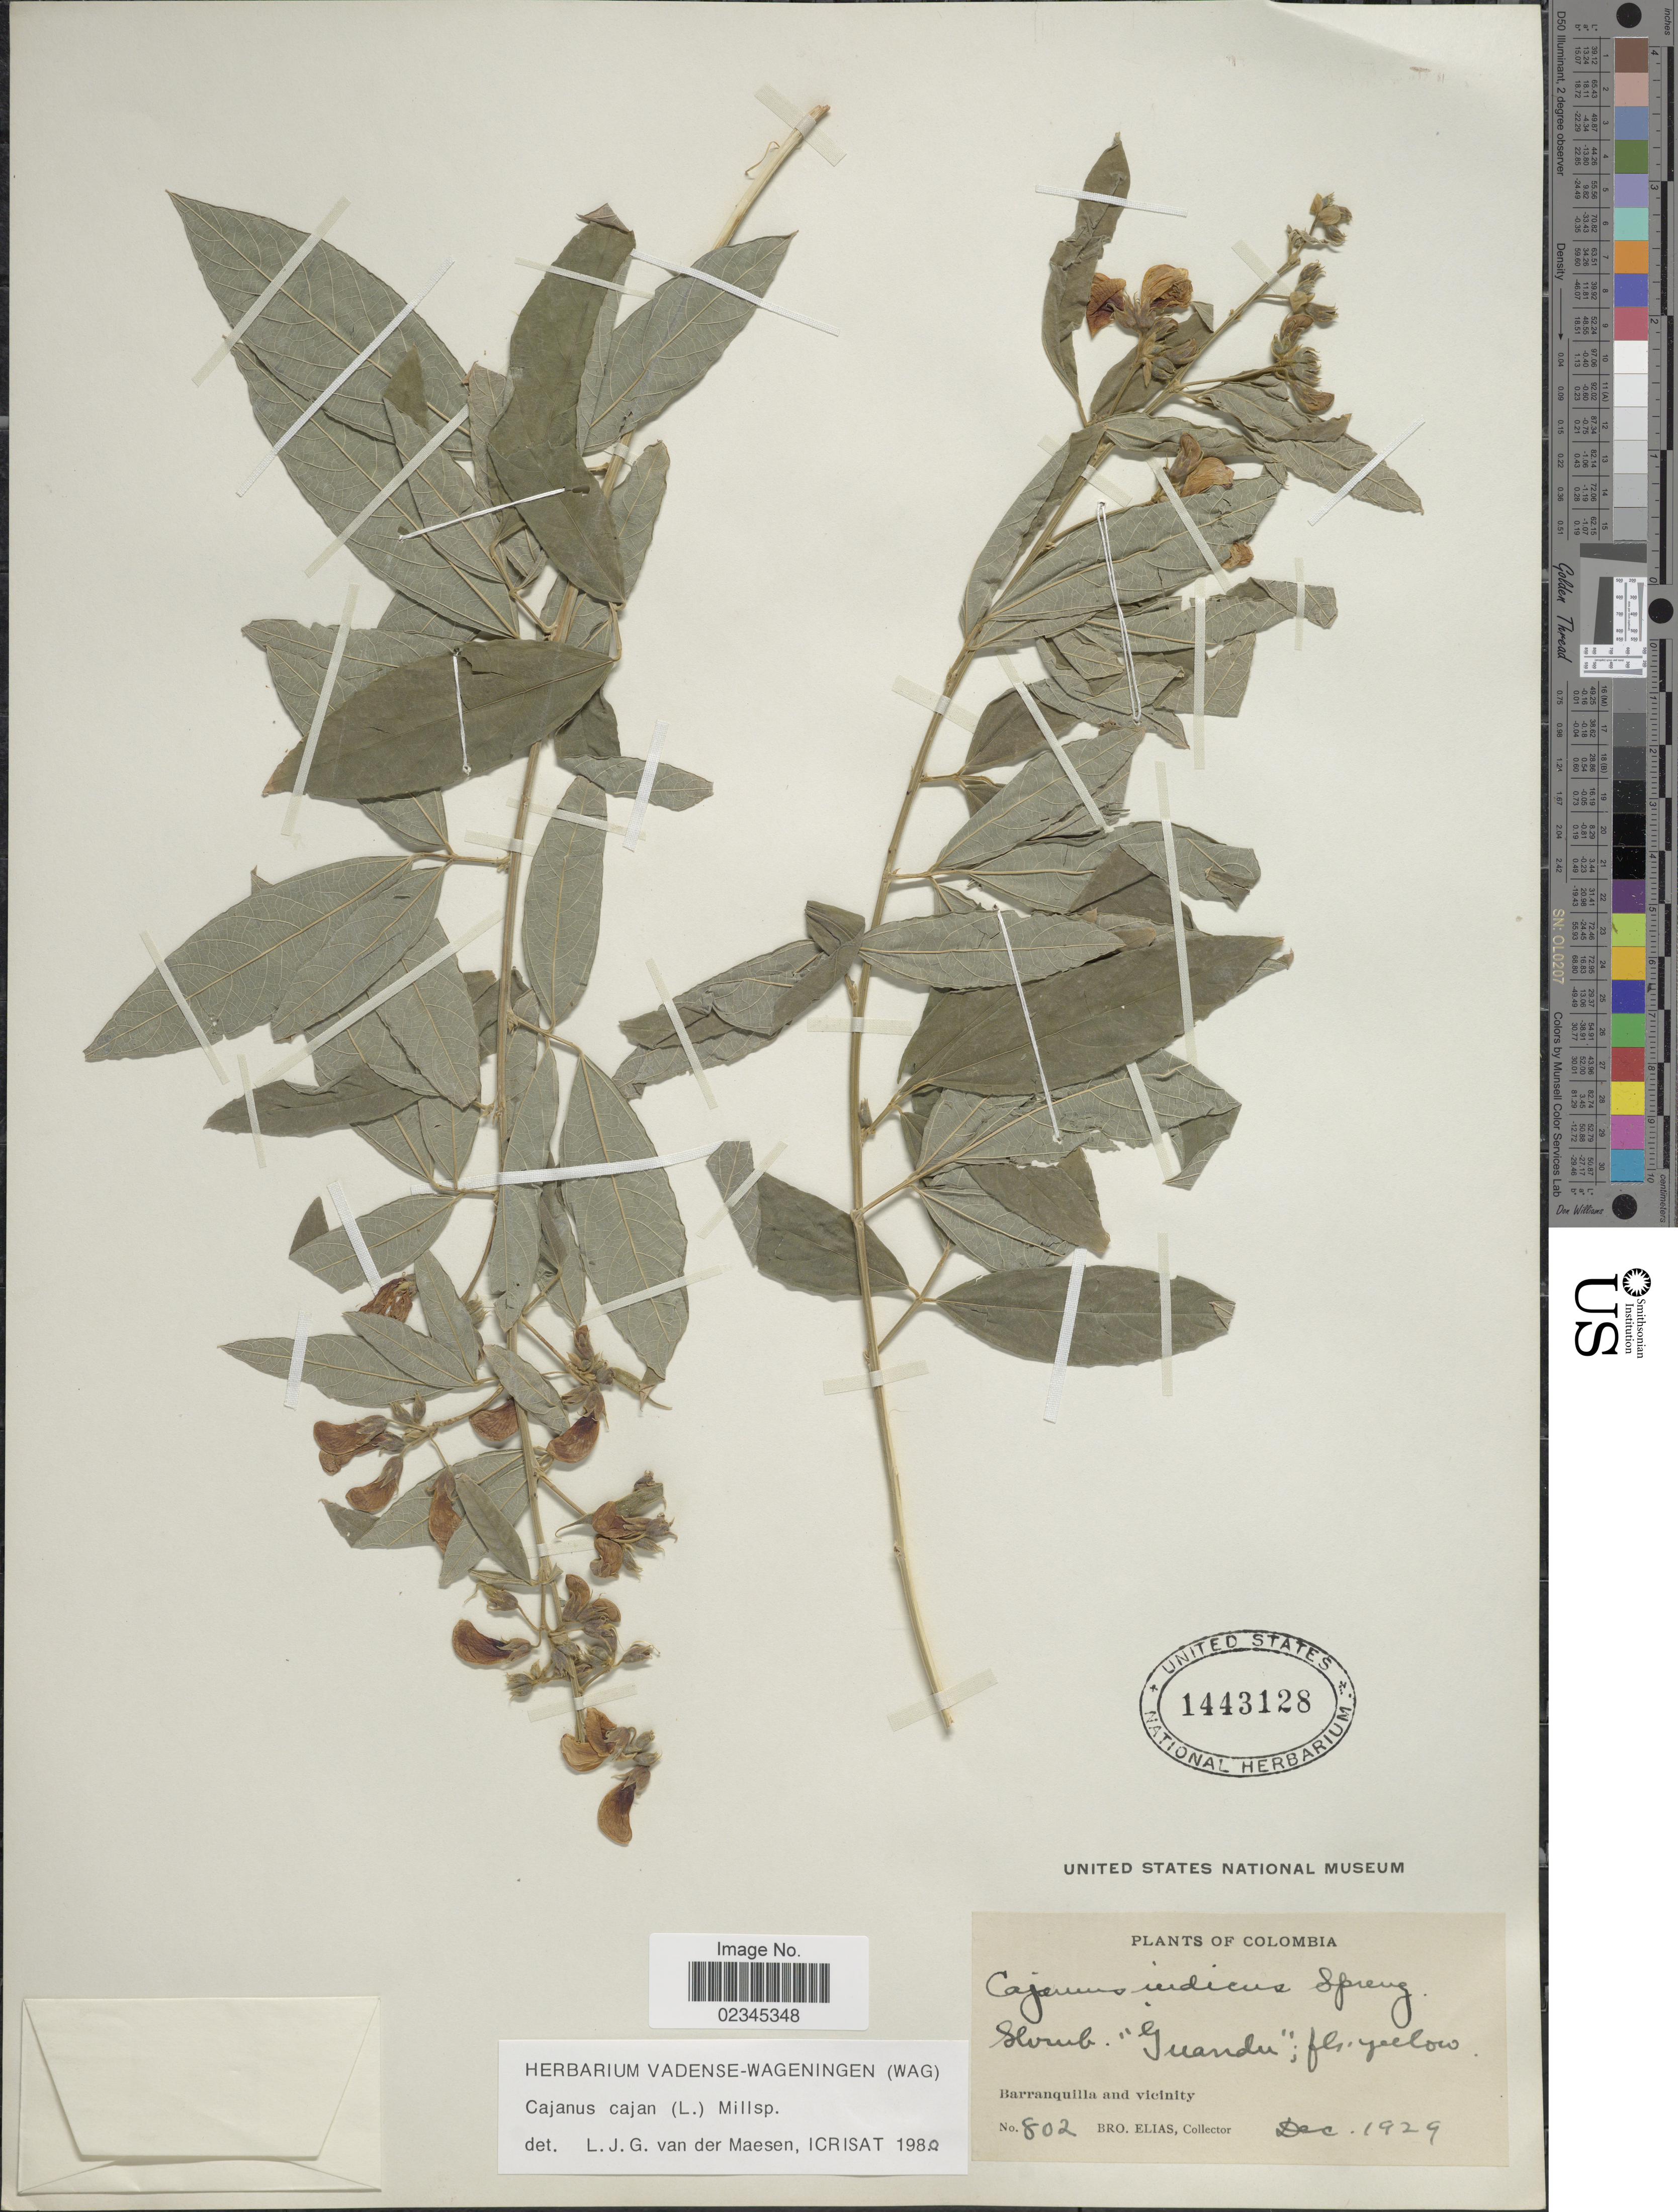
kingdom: Plantae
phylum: Tracheophyta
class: Magnoliopsida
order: Fabales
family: Fabaceae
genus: Cajanus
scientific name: Cajanus cajan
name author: (L.) Huth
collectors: Bro. Elias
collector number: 802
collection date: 1929-12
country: Colombia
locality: Barranquilla and vicinity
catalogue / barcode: US 1443128